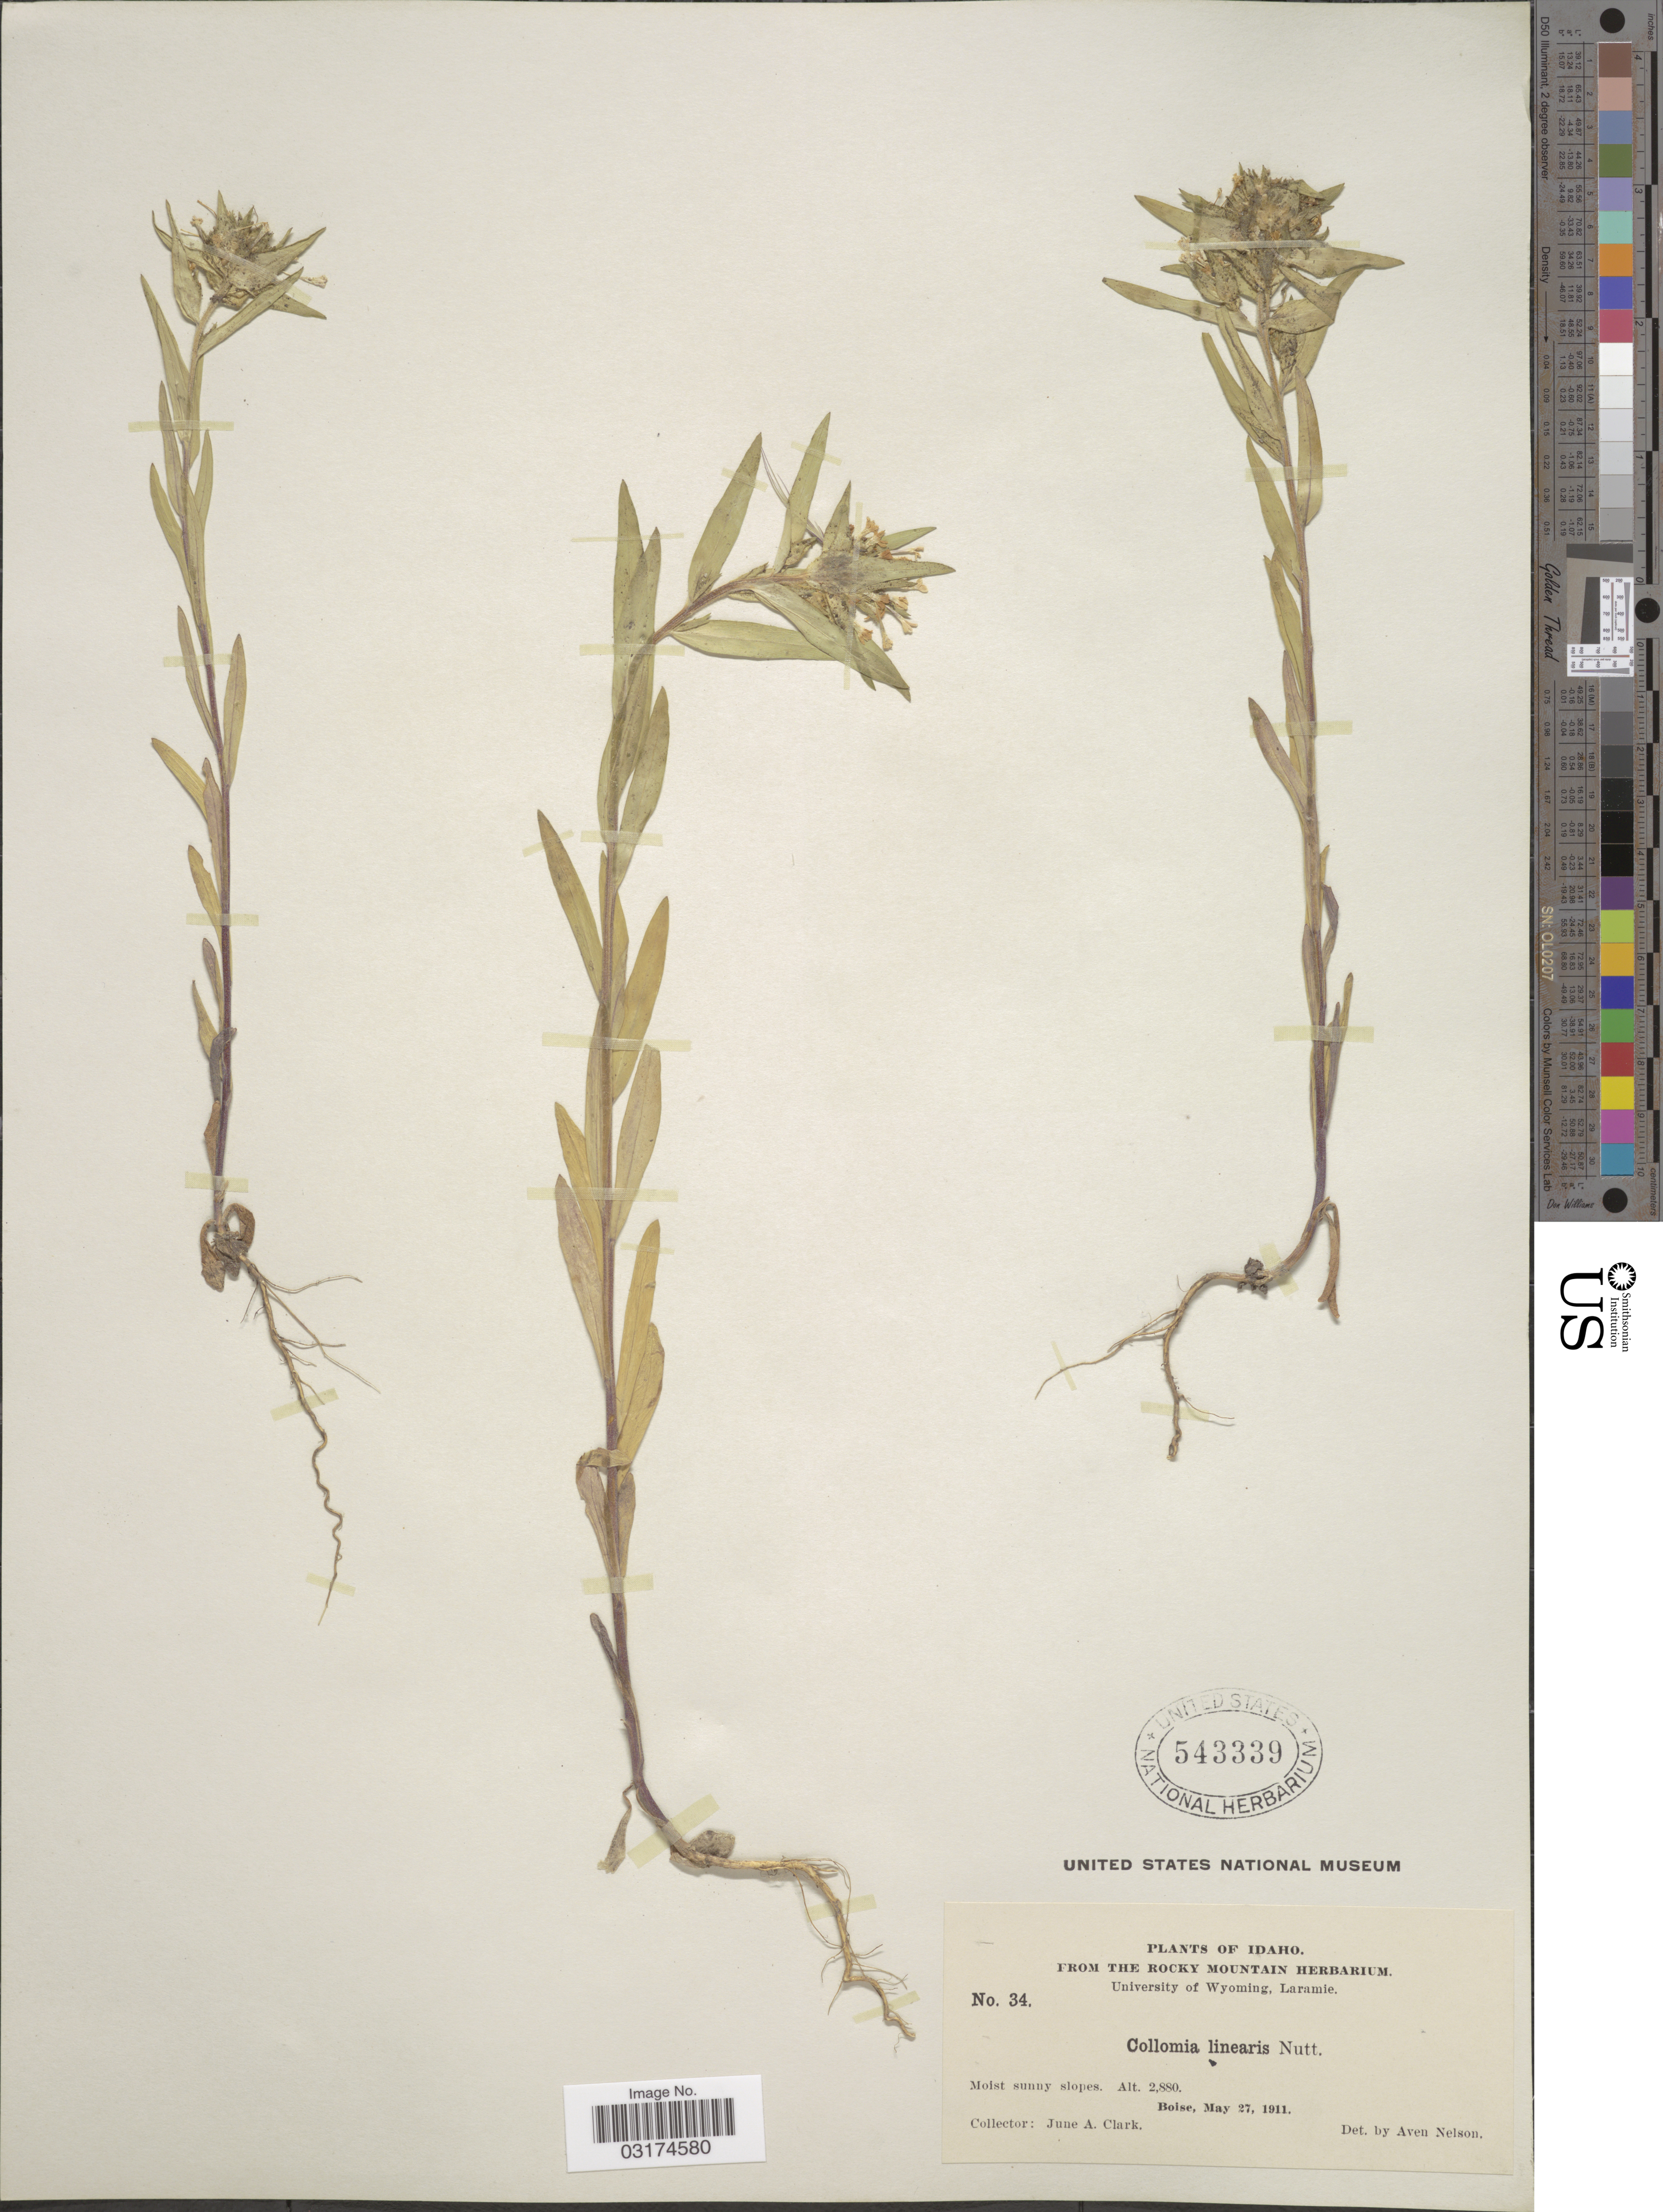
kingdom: Plantae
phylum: Tracheophyta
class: Magnoliopsida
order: Ericales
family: Polemoniaceae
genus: Collomia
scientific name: Collomia linearis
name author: Nutt.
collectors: J. A. Clark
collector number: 34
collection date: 1911-05-27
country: United States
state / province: Idaho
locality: Boise.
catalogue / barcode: US 543339